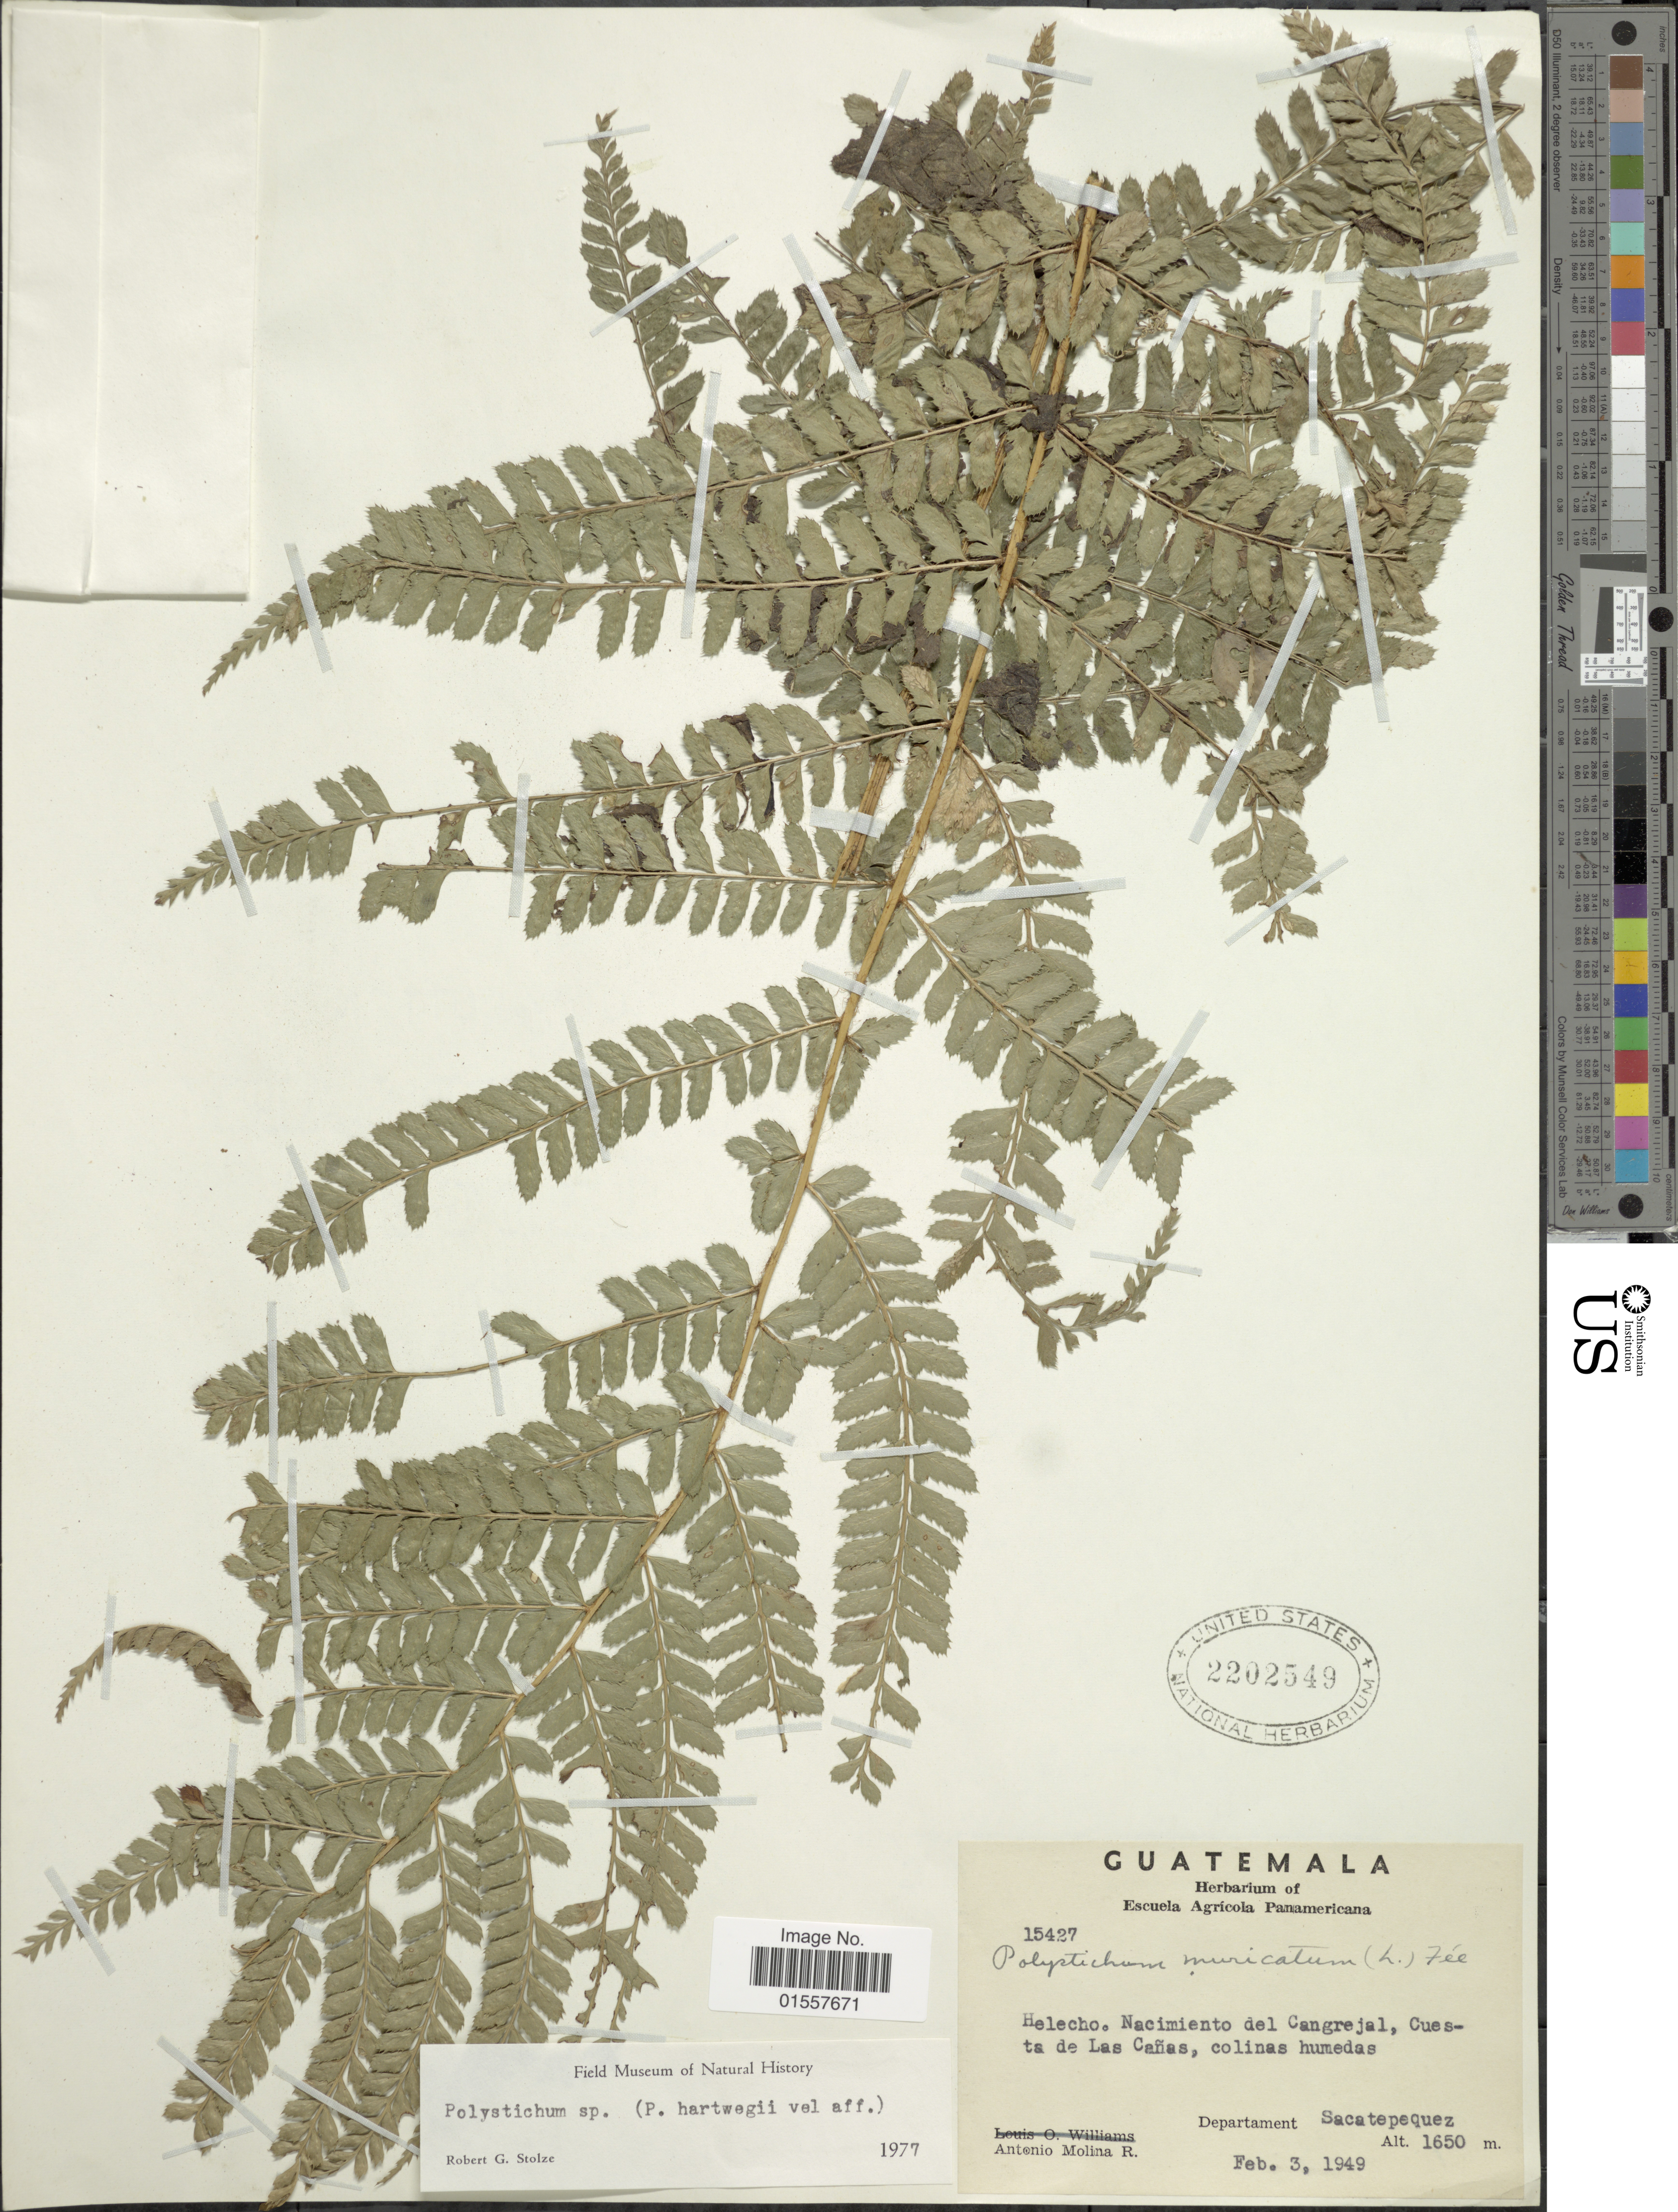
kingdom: Plantae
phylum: Tracheophyta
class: Polypodiopsida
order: Polypodiales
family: Dryopteridaceae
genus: Polystichum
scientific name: Polystichum hartwegii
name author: (Klotzsch) Hieron.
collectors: A. Molina R.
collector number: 15427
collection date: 1949-02-03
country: Guatemala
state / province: Sacatepéquez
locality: Helecho, Nacimiento del Cangrejal, Cuesta de Las Canas, Department Sacatepequez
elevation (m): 1650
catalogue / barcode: US 2202549